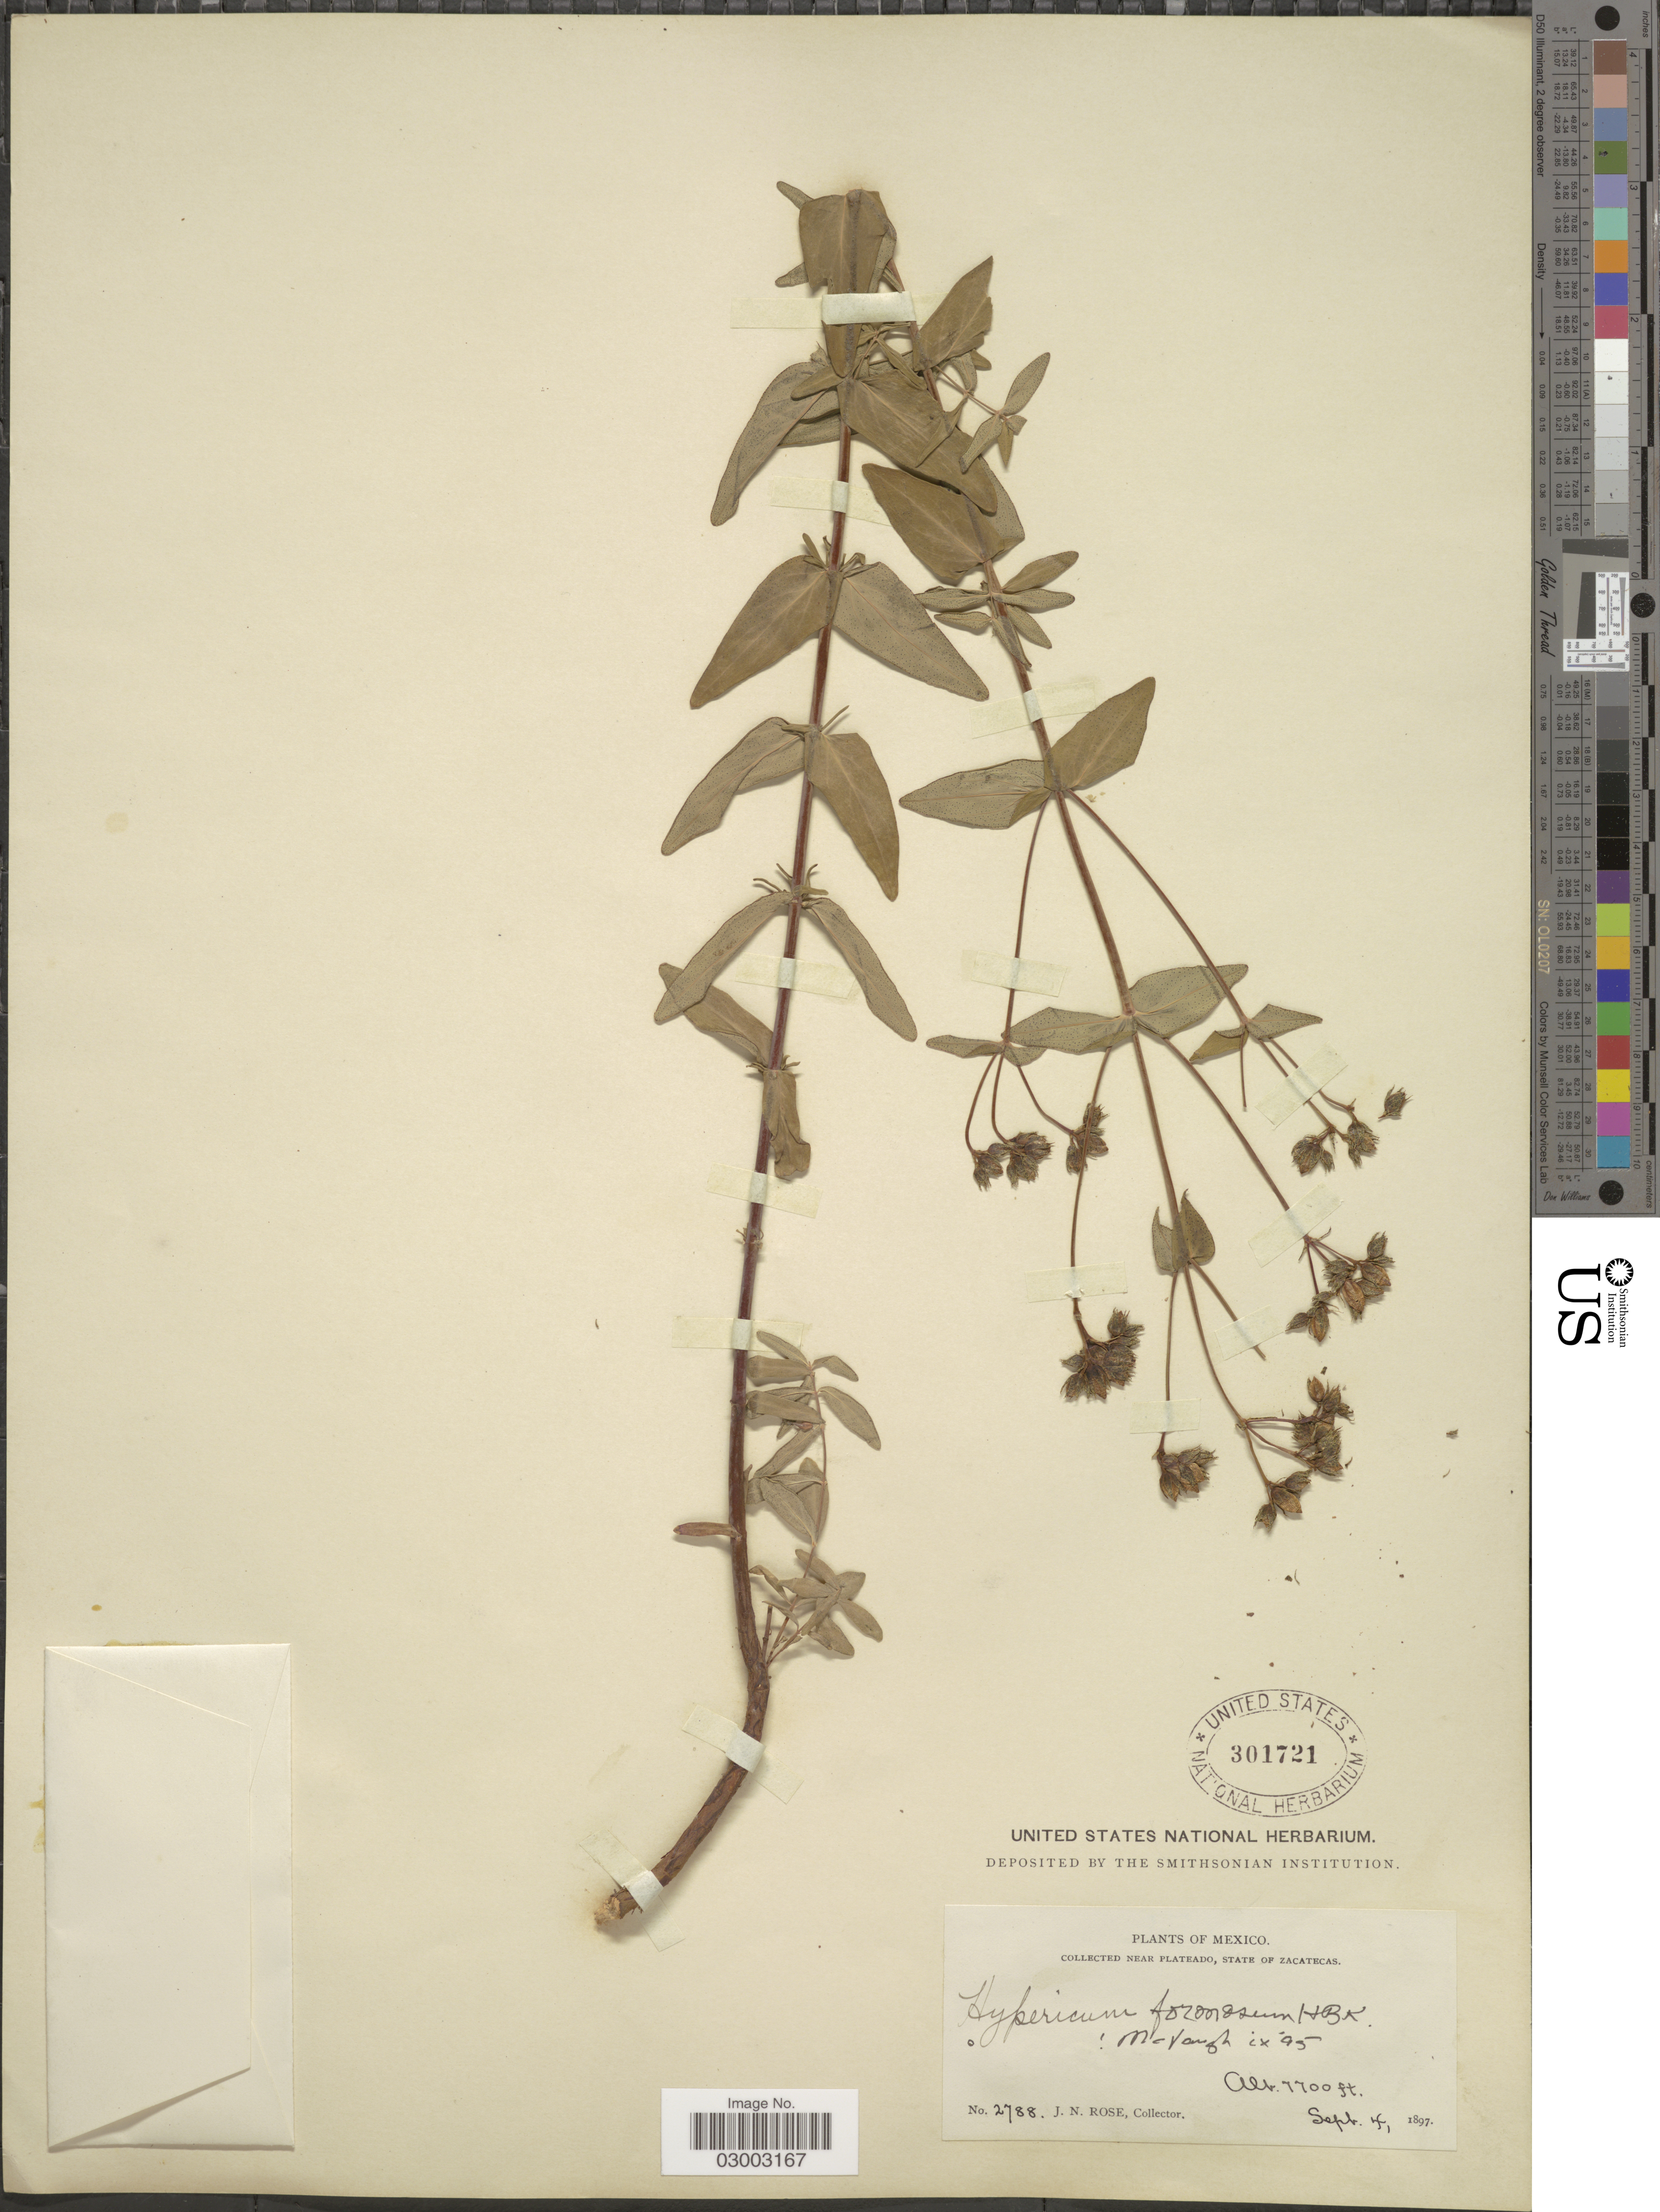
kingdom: Plantae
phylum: Tracheophyta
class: Magnoliopsida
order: Malpighiales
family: Hypericaceae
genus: Hypericum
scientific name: Hypericum formosum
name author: Kunth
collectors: J. N. Rose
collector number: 2788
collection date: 1897-09-04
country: Mexico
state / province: Zacatecas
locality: Near Plateado.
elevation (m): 2347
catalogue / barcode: US 301721